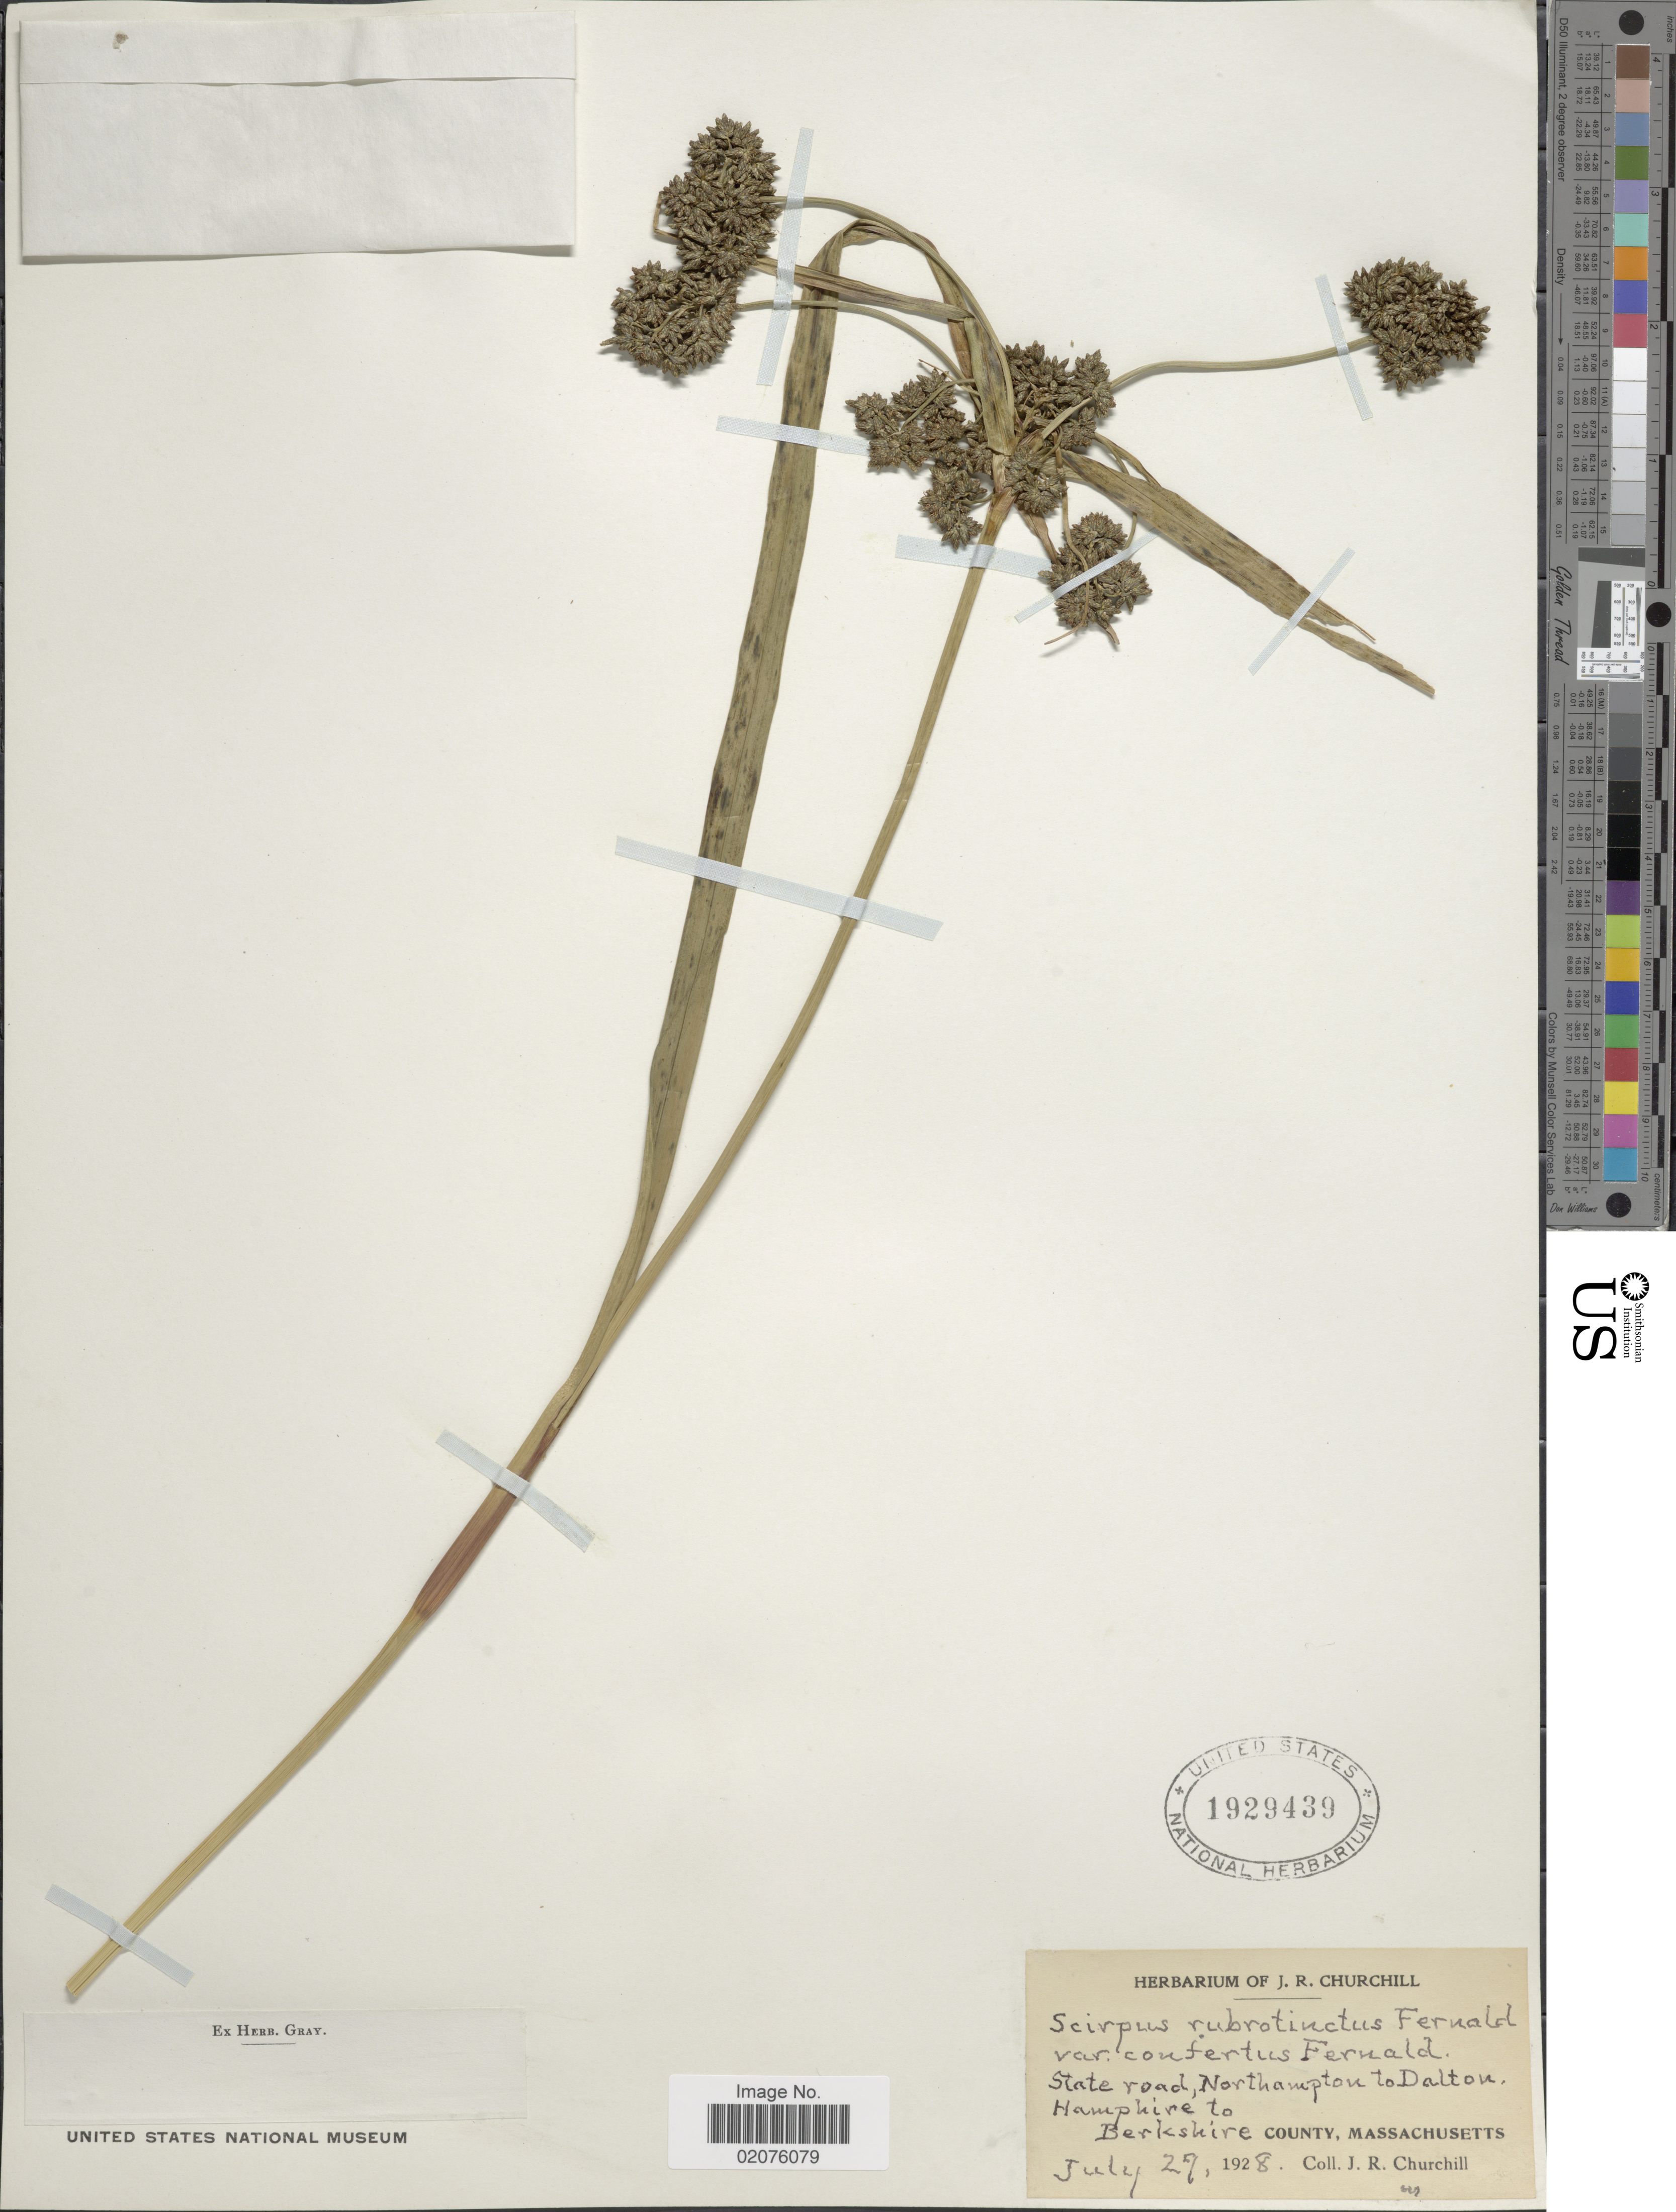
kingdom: Plantae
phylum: Tracheophyta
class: Liliopsida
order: Poales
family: Cyperaceae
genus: Scirpus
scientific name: Scirpus microcarpus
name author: J. Presl & C. Presl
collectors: J. Churchill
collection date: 1928-07-27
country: United States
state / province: Massachusetts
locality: State road, Northampton to Dalton, Hampshire to Berkshire County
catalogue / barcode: US 1929439